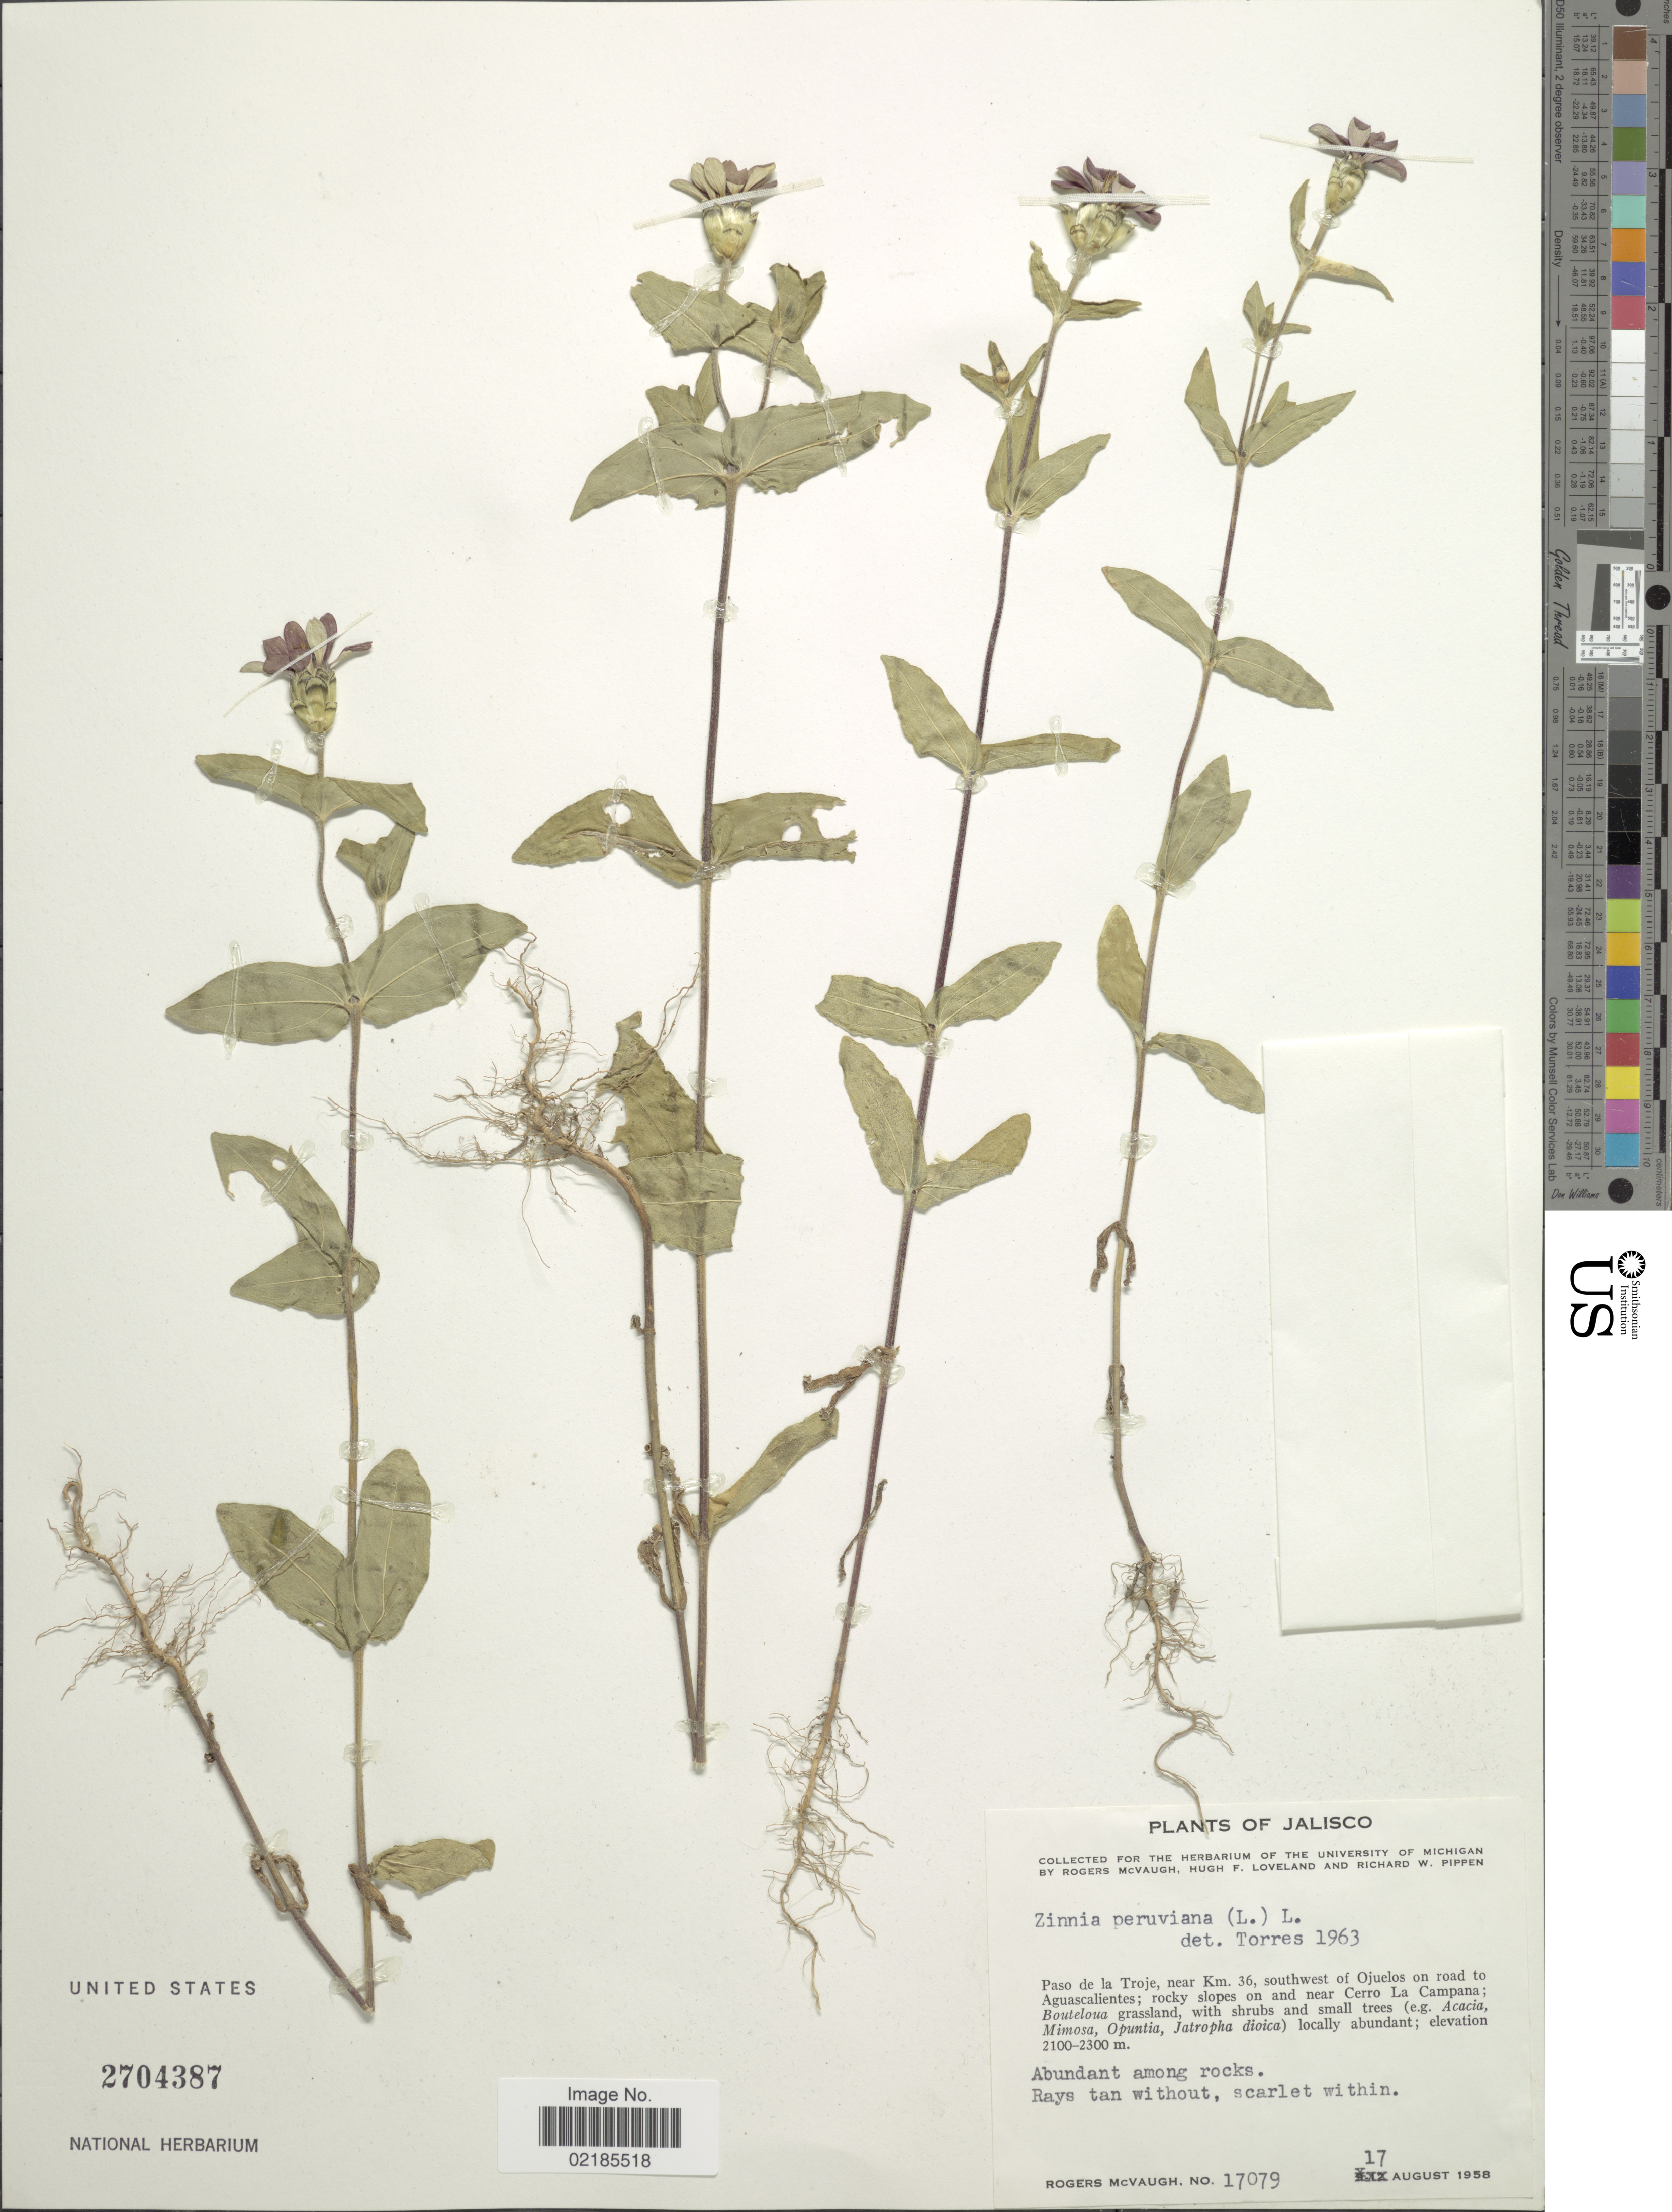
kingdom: Plantae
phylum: Tracheophyta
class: Magnoliopsida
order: Asterales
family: Asteraceae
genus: Zinnia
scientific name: Zinnia peruviana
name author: (L.) L.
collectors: R. McVaugh, H. Loveland & R. W. Pippen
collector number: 17079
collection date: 1958-08-17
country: Mexico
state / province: Jalisco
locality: Paso de la Troje, nea Km 36, southwest of Ojuelos on road to Aguascalientes, on and near Cerro La Campana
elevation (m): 2100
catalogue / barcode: US 2704387